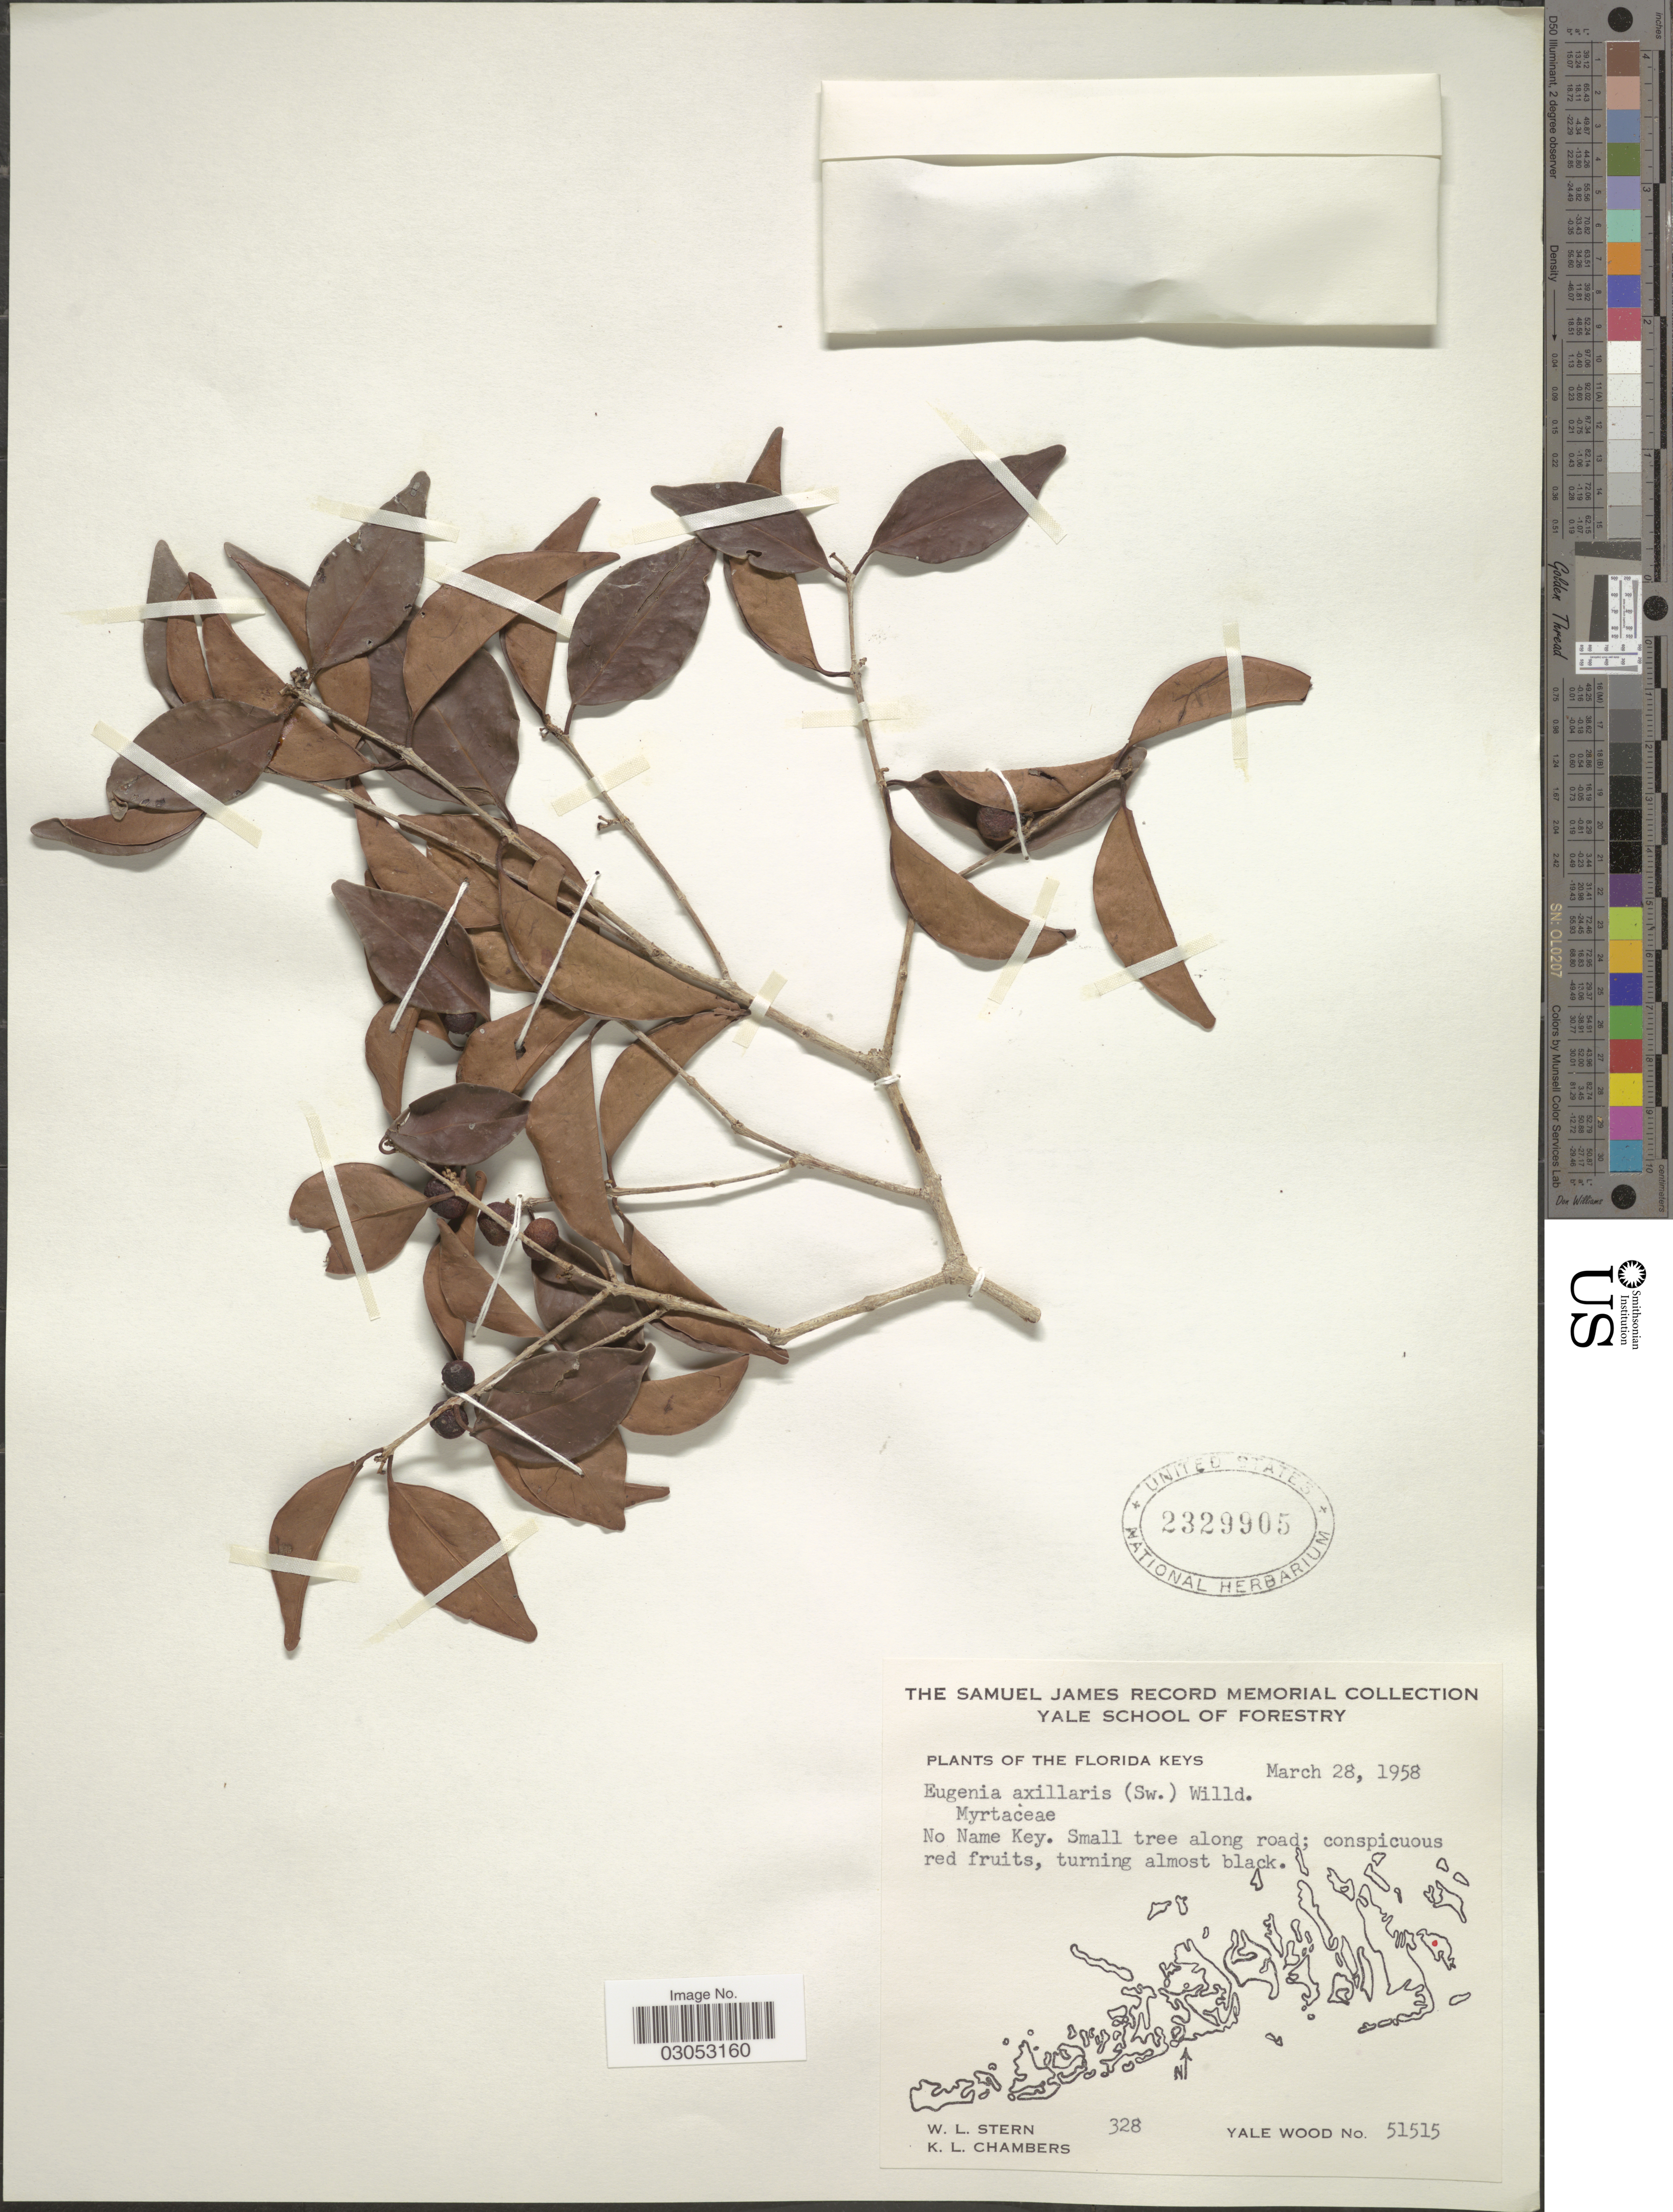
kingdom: Plantae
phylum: Tracheophyta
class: Magnoliopsida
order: Myrtales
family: Myrtaceae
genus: Eugenia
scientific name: Eugenia axillaris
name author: (Sw.) Willd.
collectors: W. L. Stern & K. Chambers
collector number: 328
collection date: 1958-03-28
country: United States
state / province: Florida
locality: Florida Keys. No Name Key.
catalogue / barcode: US 2329905